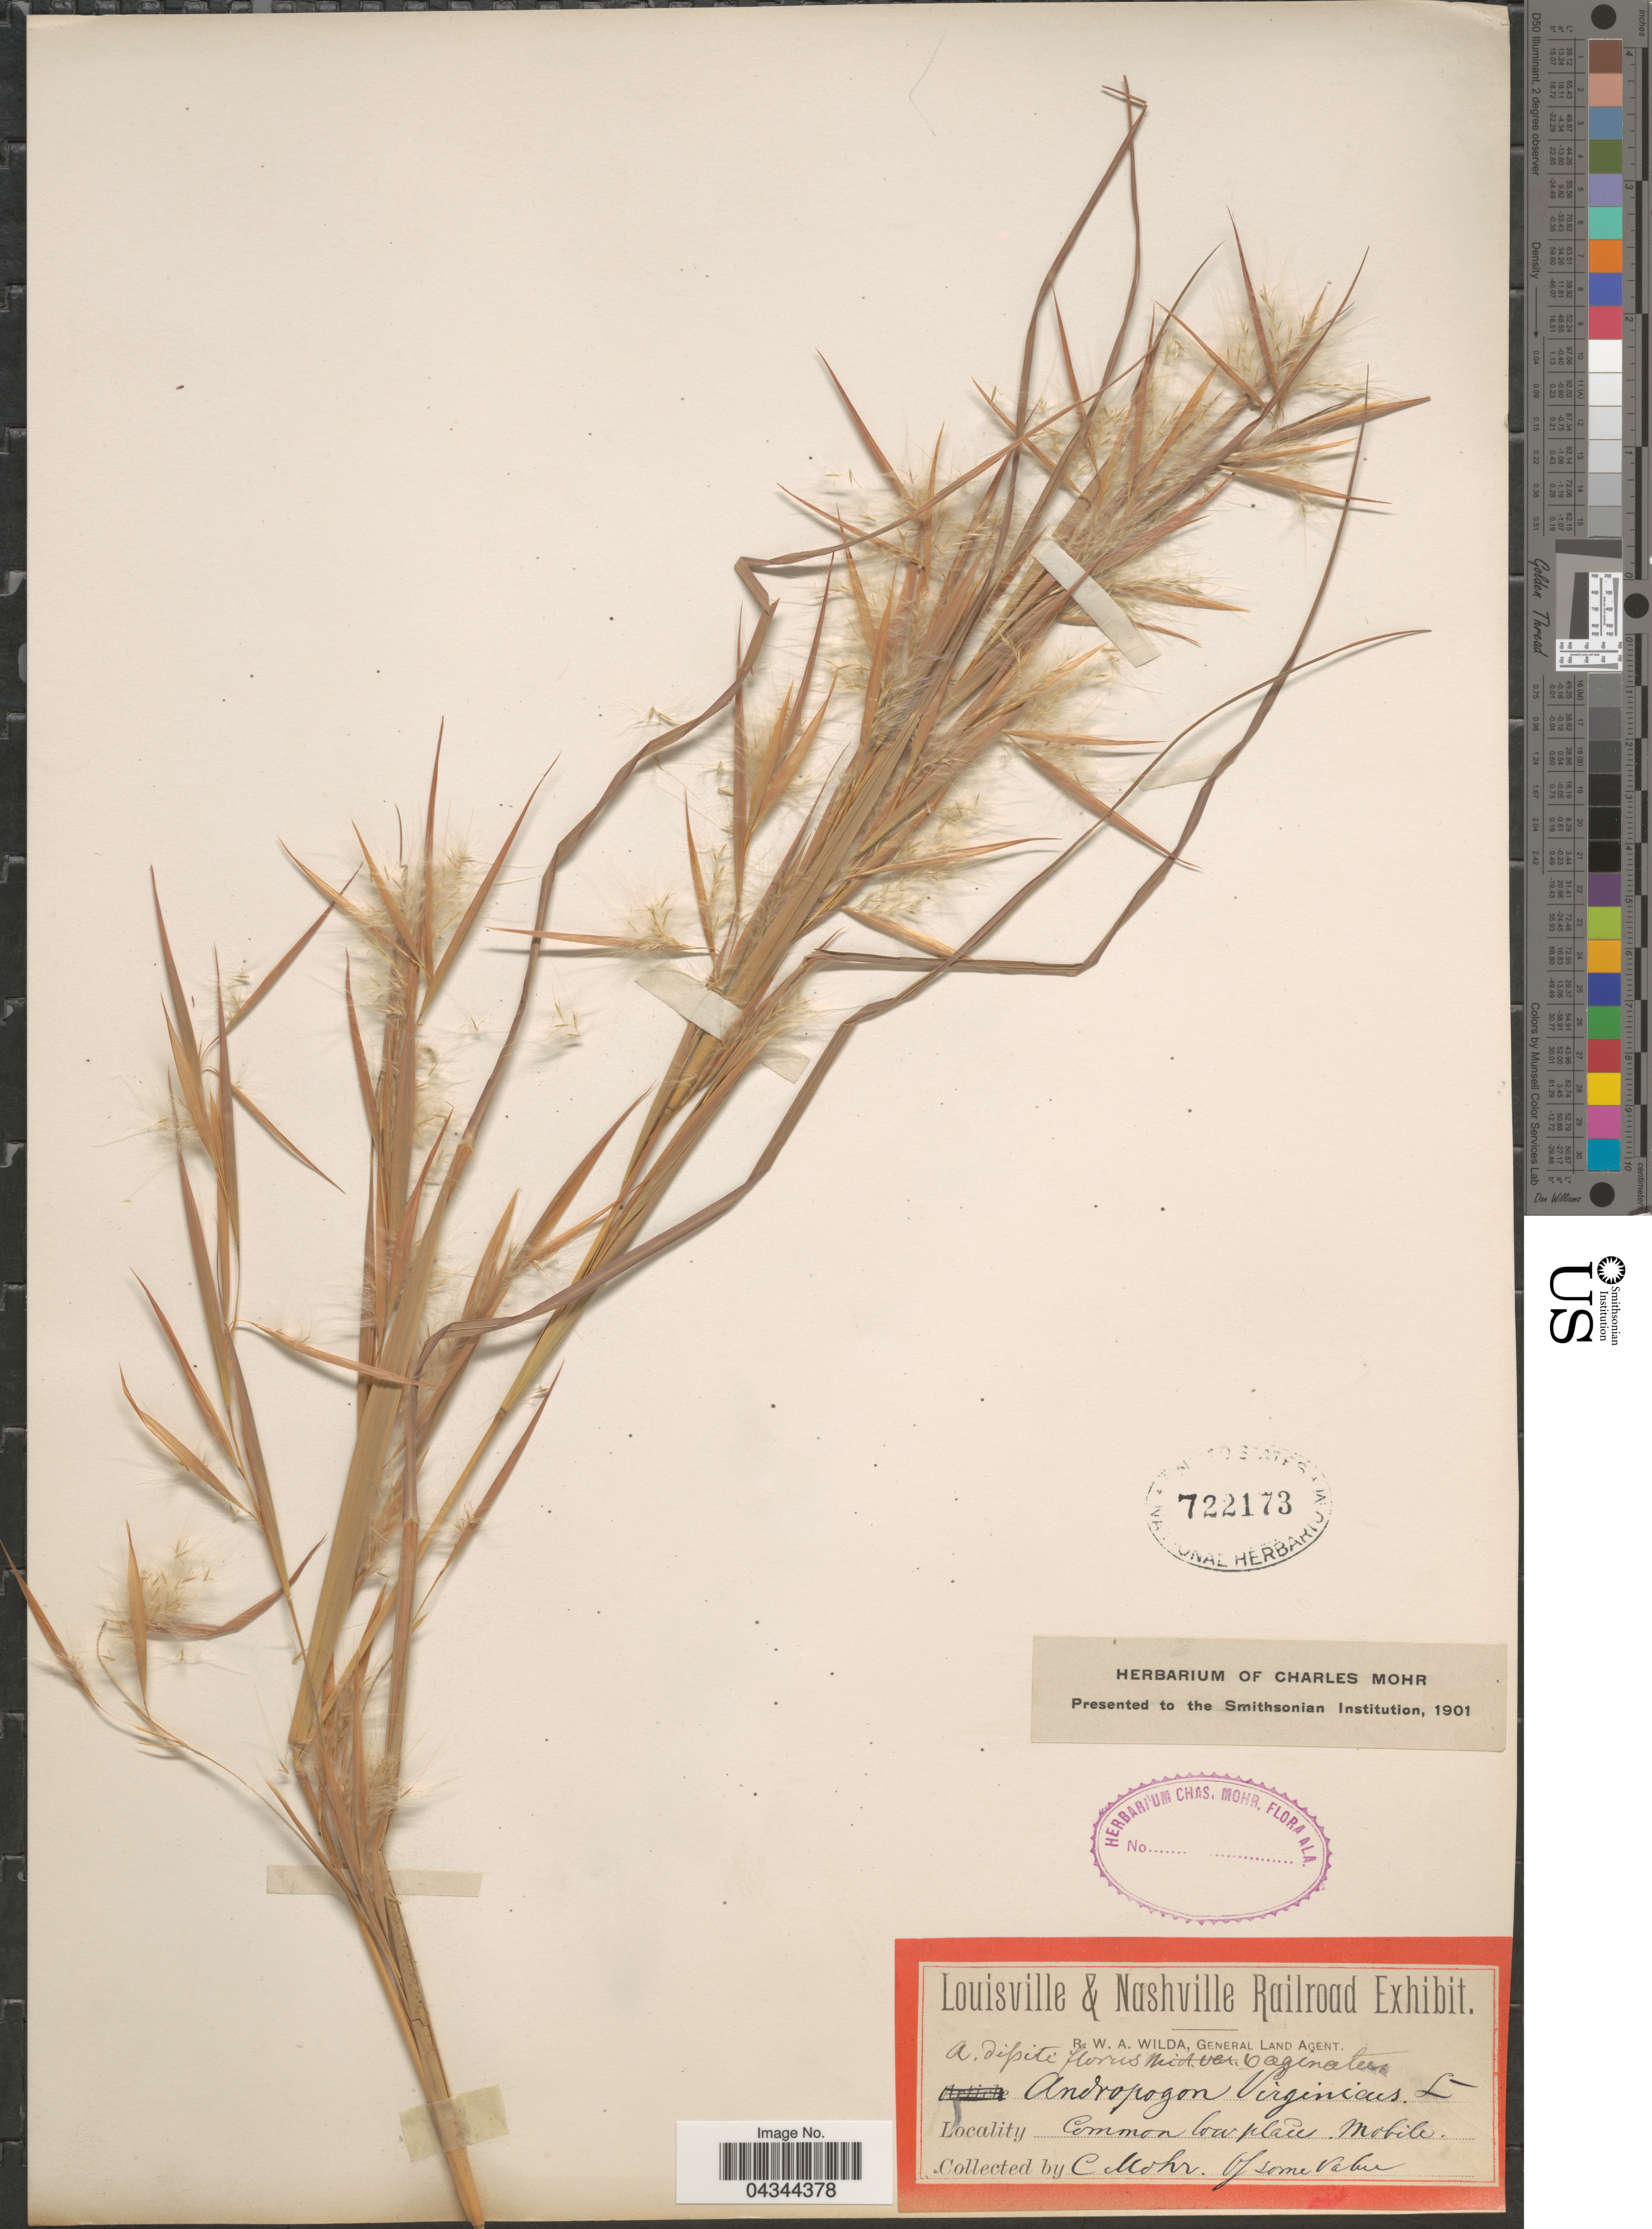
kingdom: Plantae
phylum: Tracheophyta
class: Liliopsida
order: Poales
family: Poaceae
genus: Andropogon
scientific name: Andropogon virginicus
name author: L.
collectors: C. T. Mohr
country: United States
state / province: Alabama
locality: Common low places. Mobile.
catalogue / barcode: US 722173